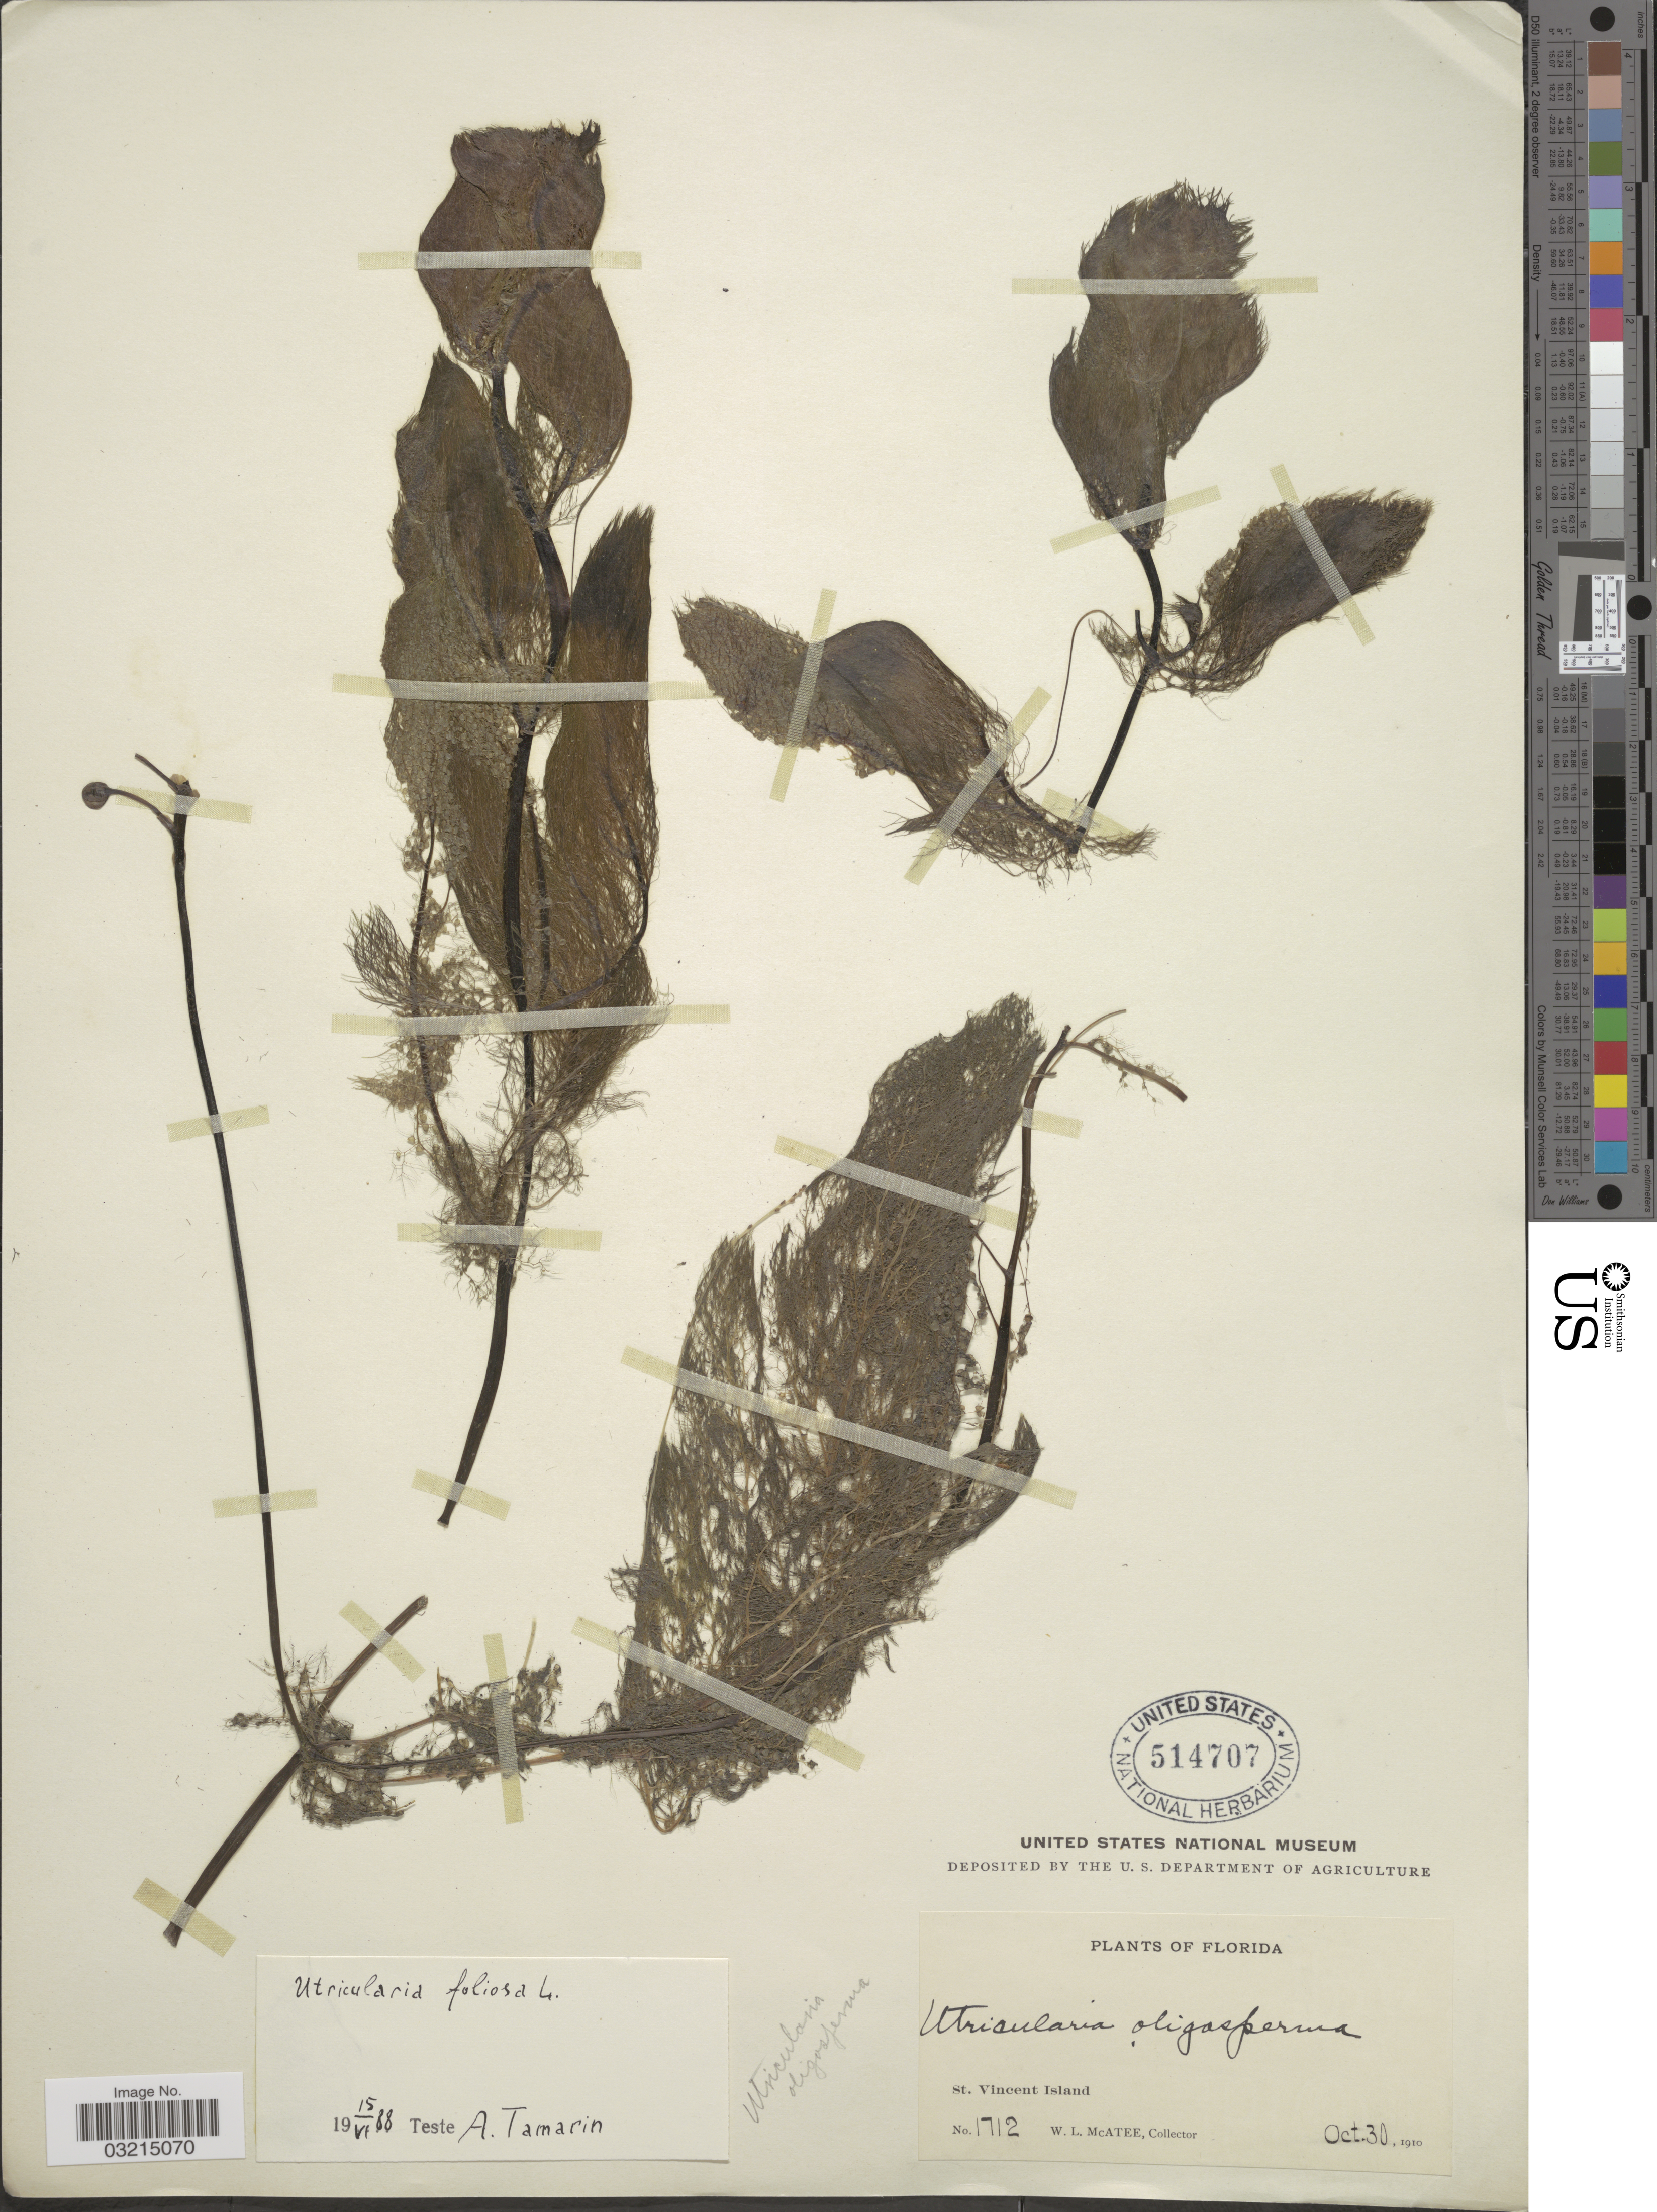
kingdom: Plantae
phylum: Tracheophyta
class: Magnoliopsida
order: Lamiales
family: Lentibulariaceae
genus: Utricularia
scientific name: Utricularia foliosa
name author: L.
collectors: W. McAtee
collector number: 1712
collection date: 1910-10-30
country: United States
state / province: Florida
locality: St. Vincent Island.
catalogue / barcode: US 514707